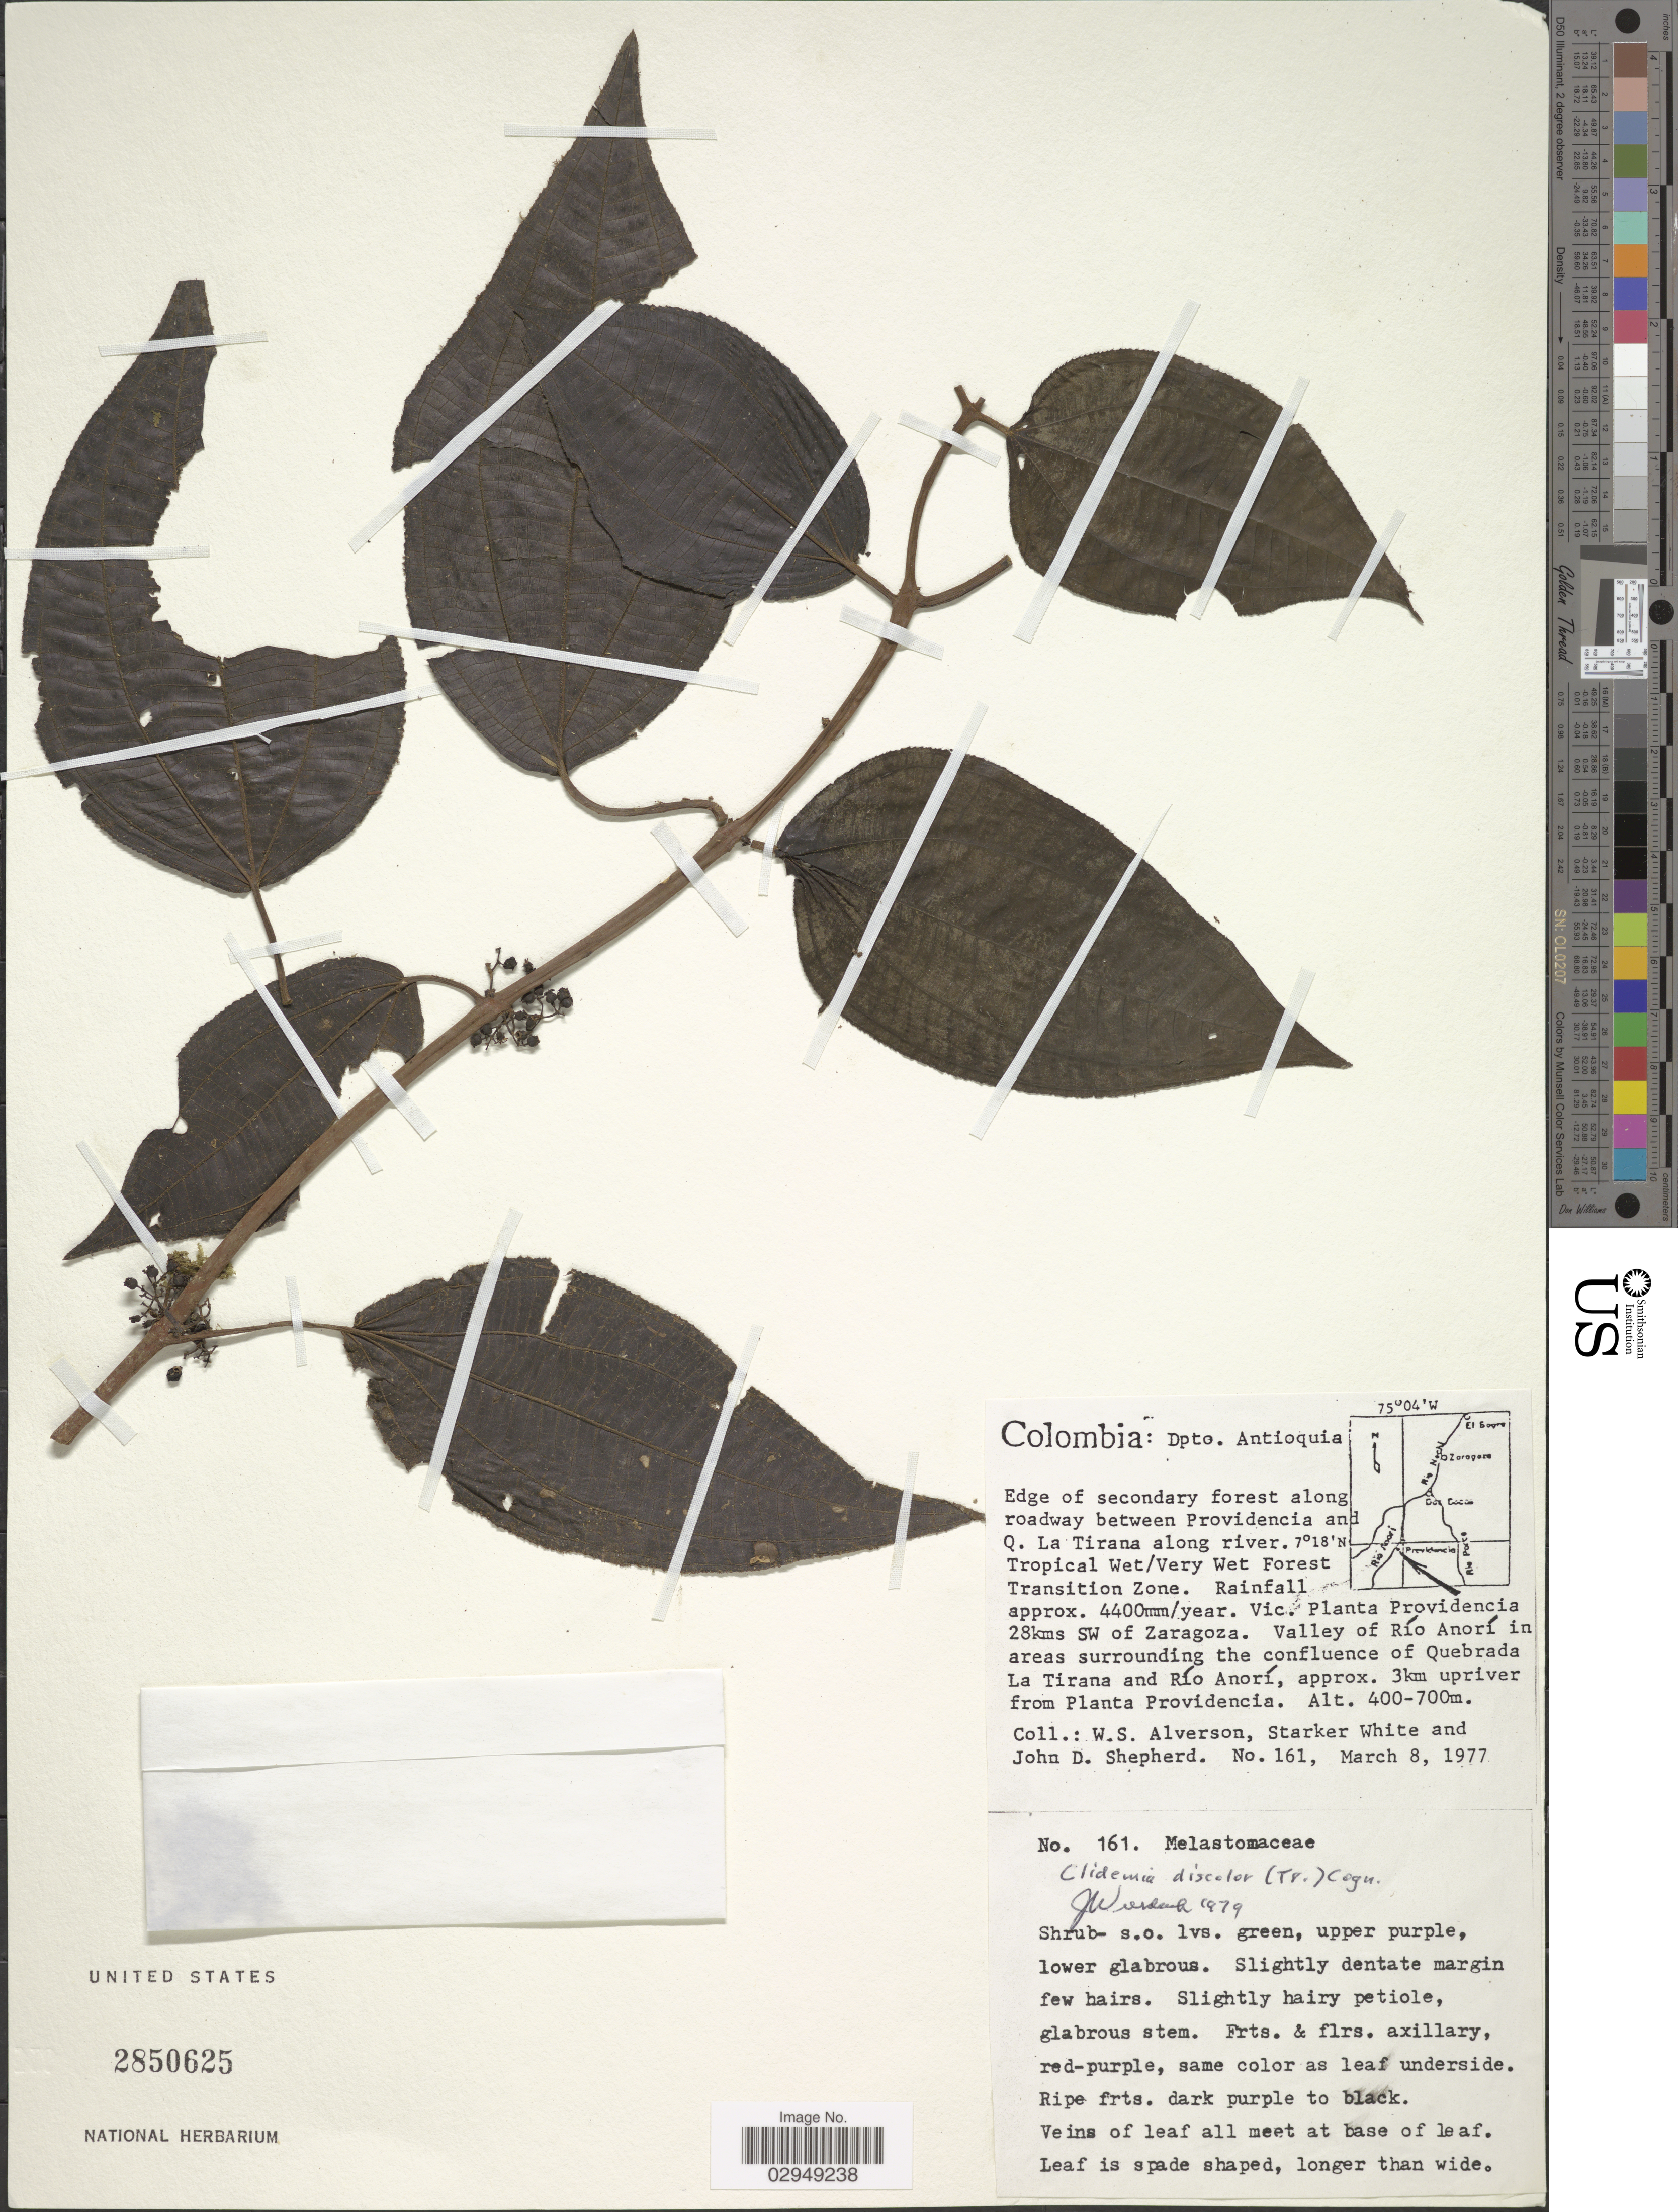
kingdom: Plantae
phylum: Tracheophyta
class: Magnoliopsida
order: Myrtales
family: Melastomataceae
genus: Clidemia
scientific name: Clidemia discolor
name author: (Triana) Cogn.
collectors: W. S. Alverson, S. White & J. D. Shepherd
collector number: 161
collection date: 1977-03-08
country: Colombia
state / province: Antioquia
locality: Dpto. Antioquia, Edge of secondary forest along roadway between Providencia and Q. La Tirana along river, Planta Providencia 28kms SW of Zaragoza, Valley of Río Anorí in areas surrounding the confluence of Quebrada La Tirana and Río Anorí, approx. 3 km upriver from Planta Providencia.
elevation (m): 400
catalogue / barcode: US 2850625